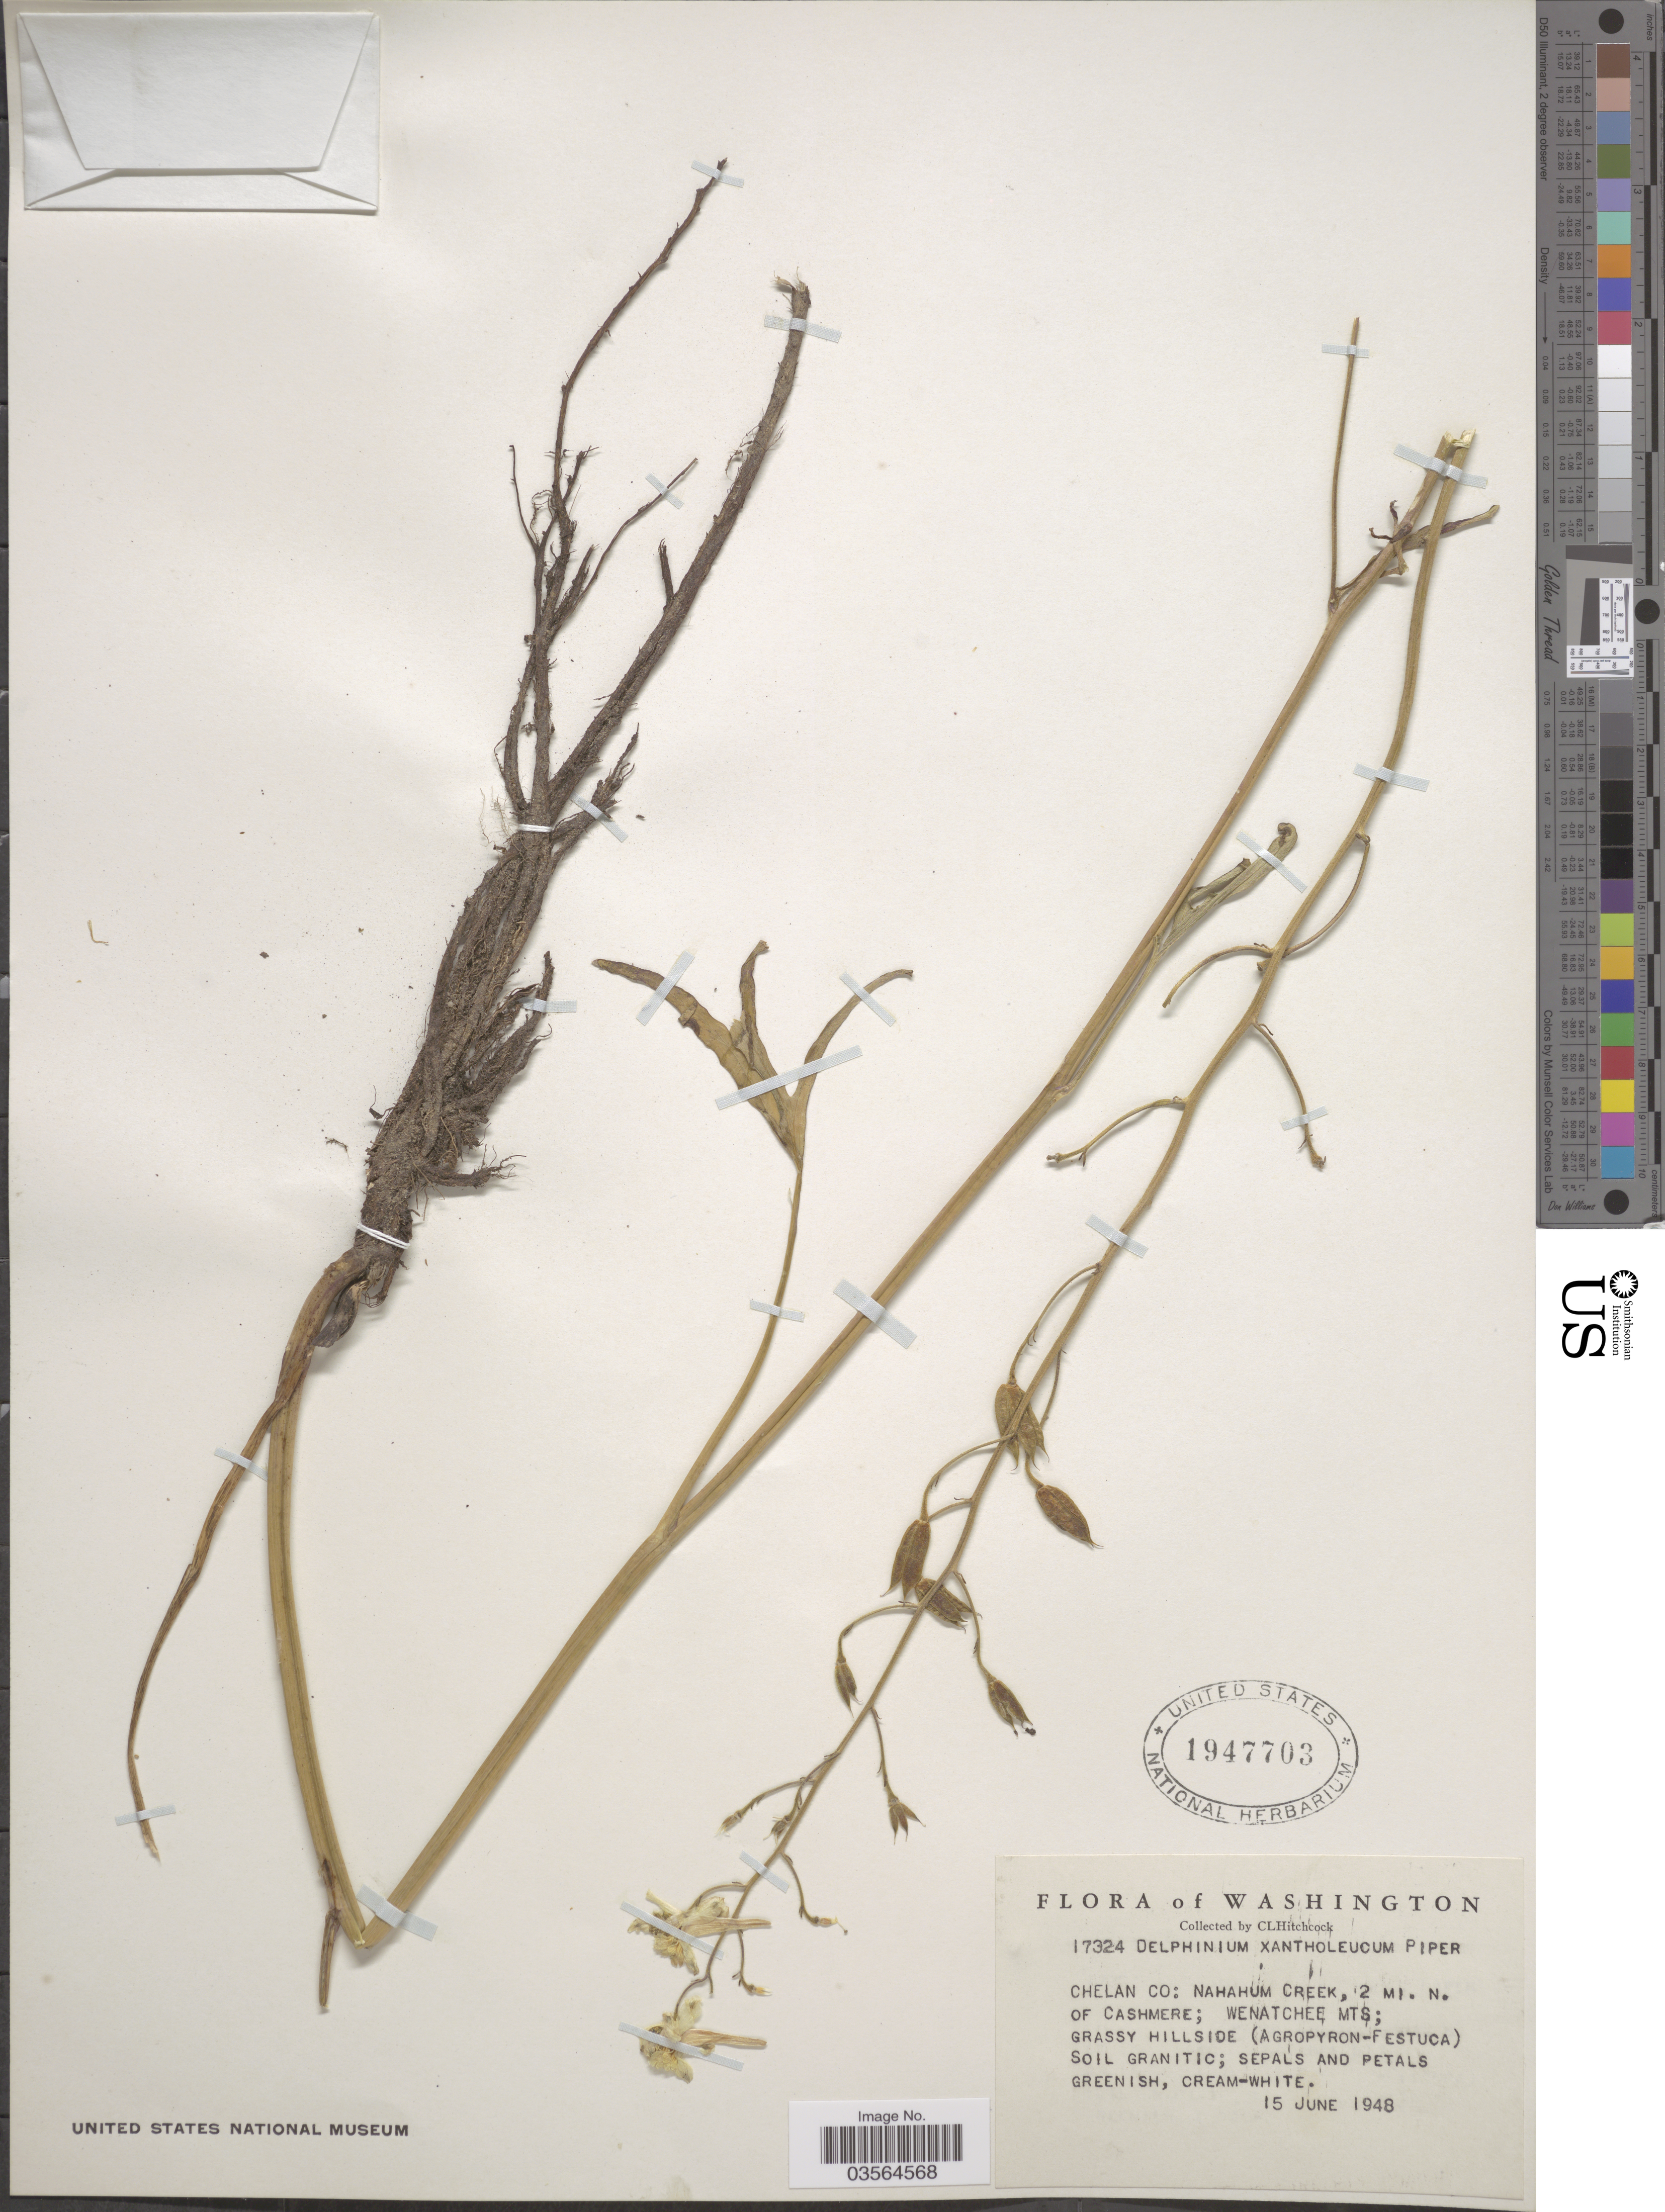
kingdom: Plantae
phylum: Tracheophyta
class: Magnoliopsida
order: Ranunculales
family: Ranunculaceae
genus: Delphinium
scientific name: Delphinium xantholeucum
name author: Piper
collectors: C. L. Hitchcock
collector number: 17324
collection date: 1948-06-15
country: United States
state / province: Washington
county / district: Chelan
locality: Chelan Co: Nahahum Creek, 2 mi. n. of Cashmere; Wenatchee Mts.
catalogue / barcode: US 1947703